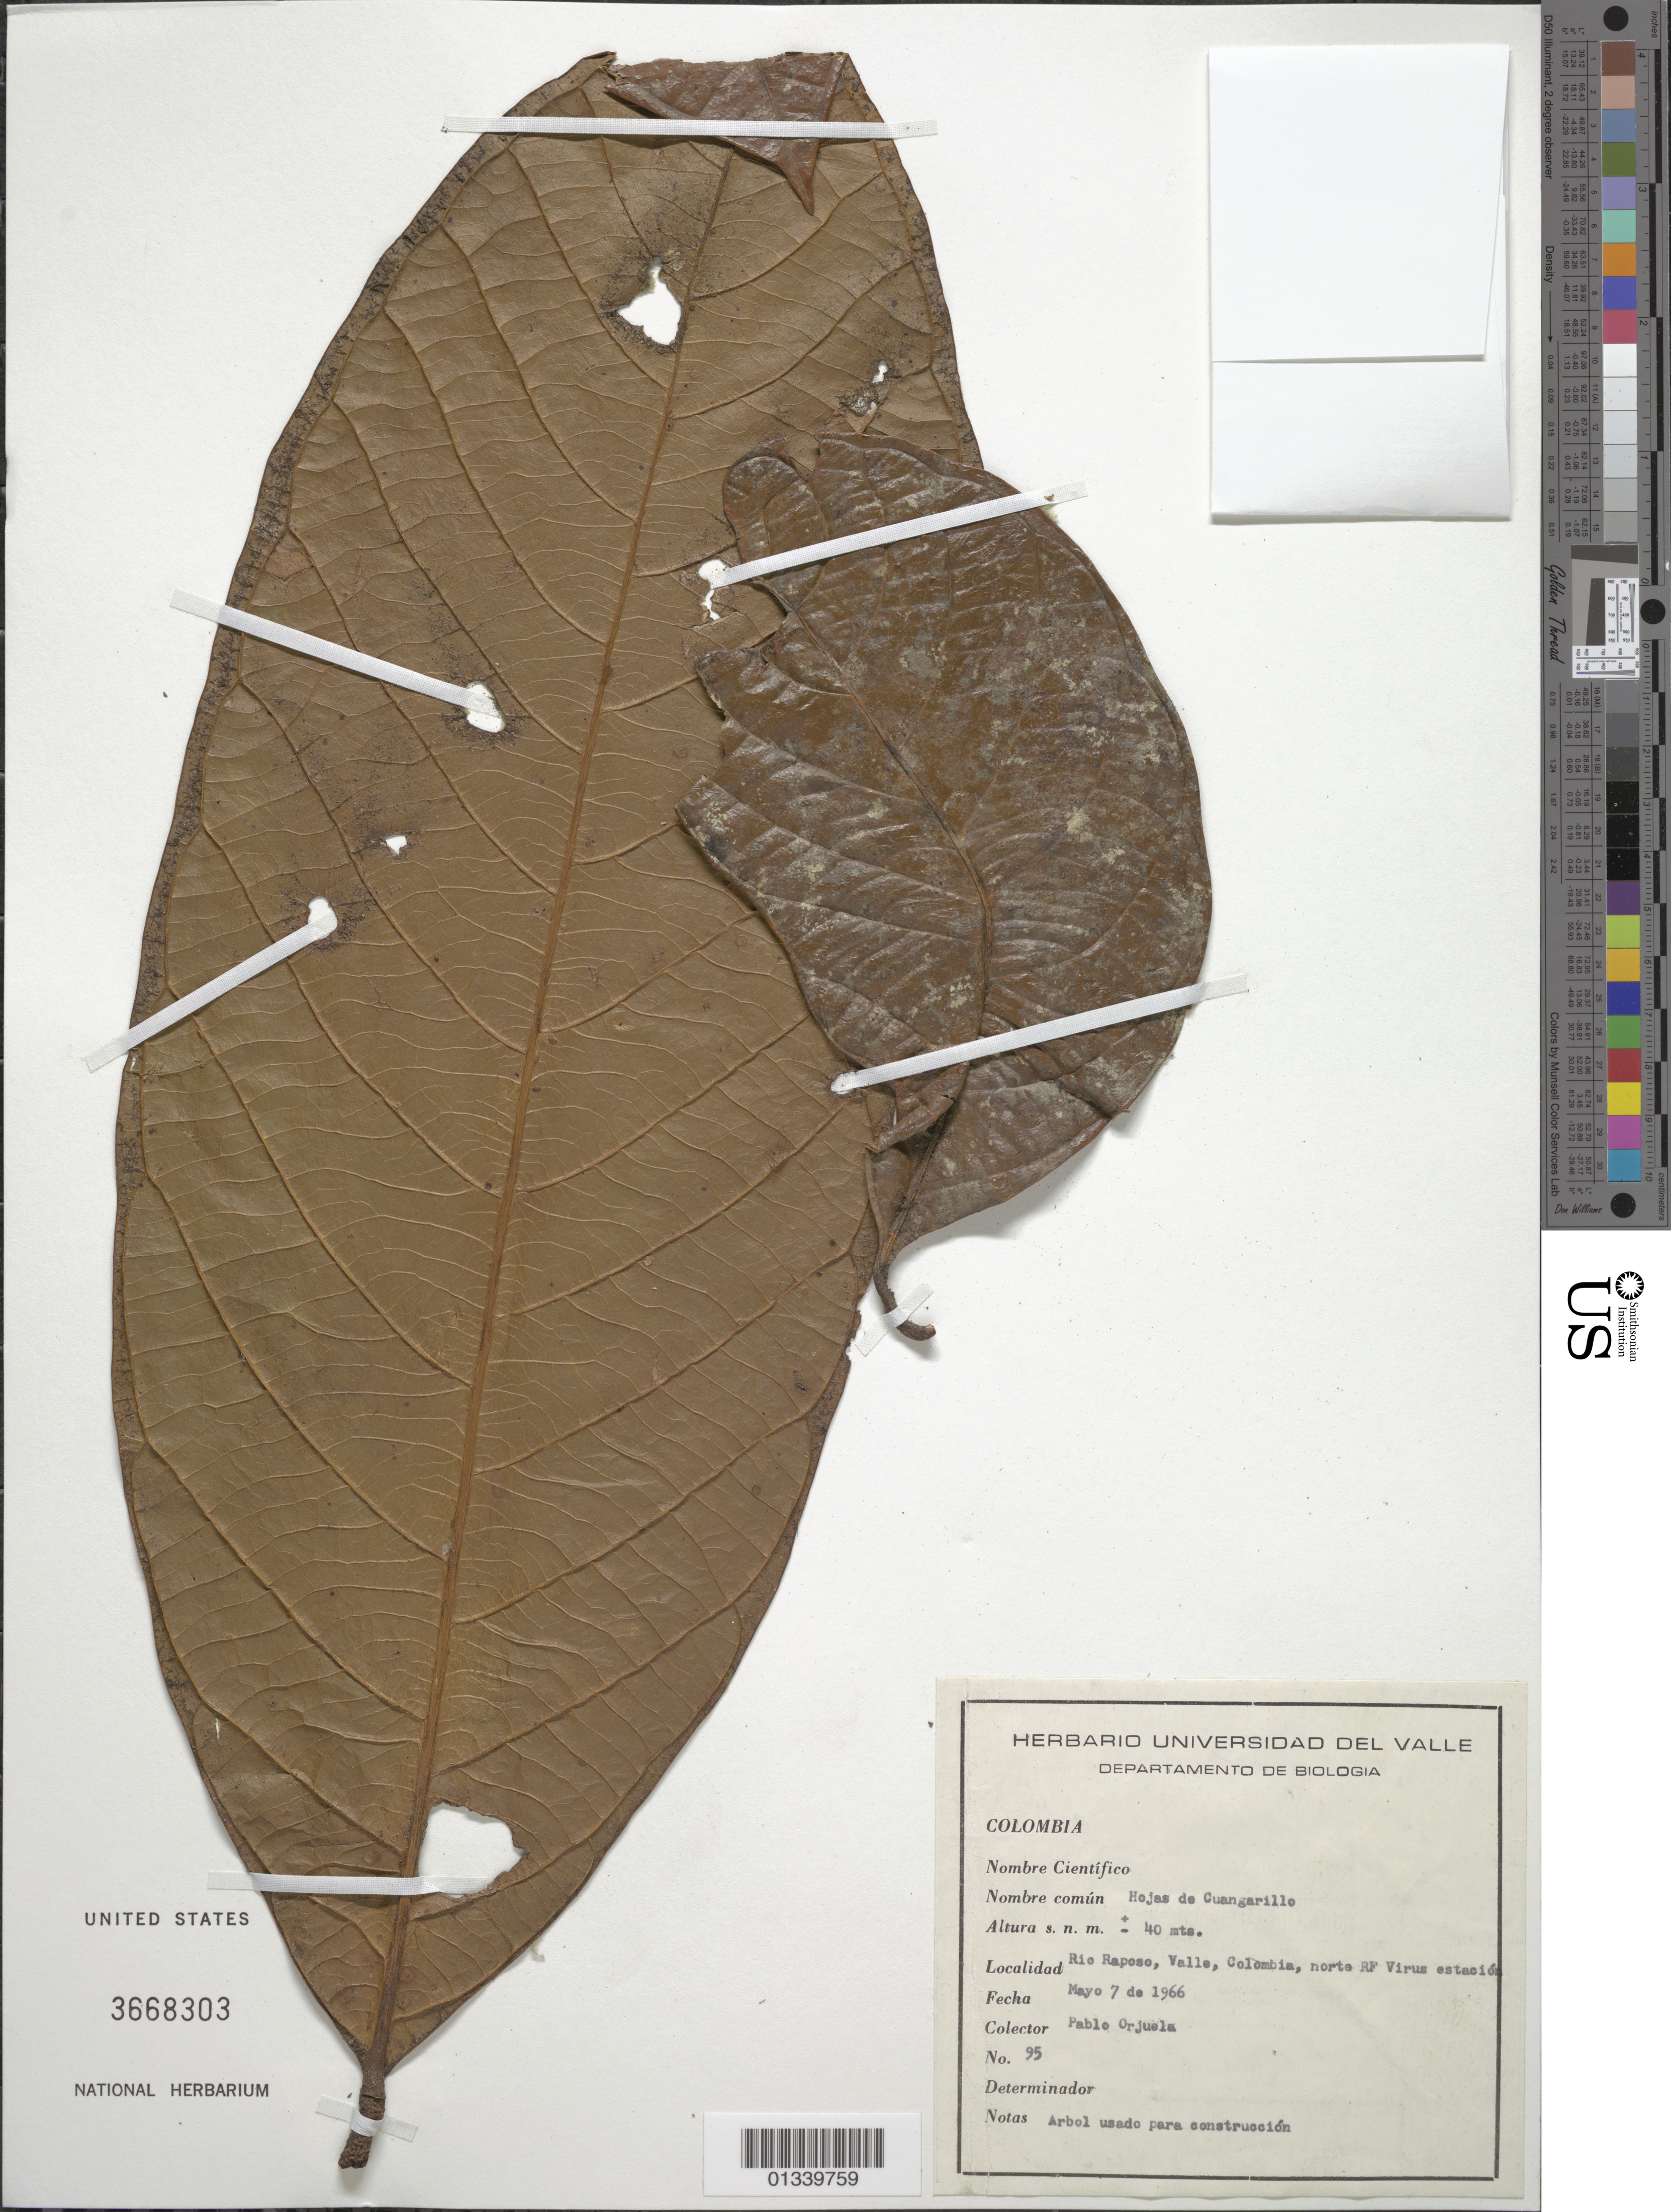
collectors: P. A. Orjuela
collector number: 95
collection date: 1966-05-07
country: Colombia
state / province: Valle del Cauca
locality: Rio Raposo, norte RF Virus estacion.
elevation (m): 40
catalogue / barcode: US 3668303